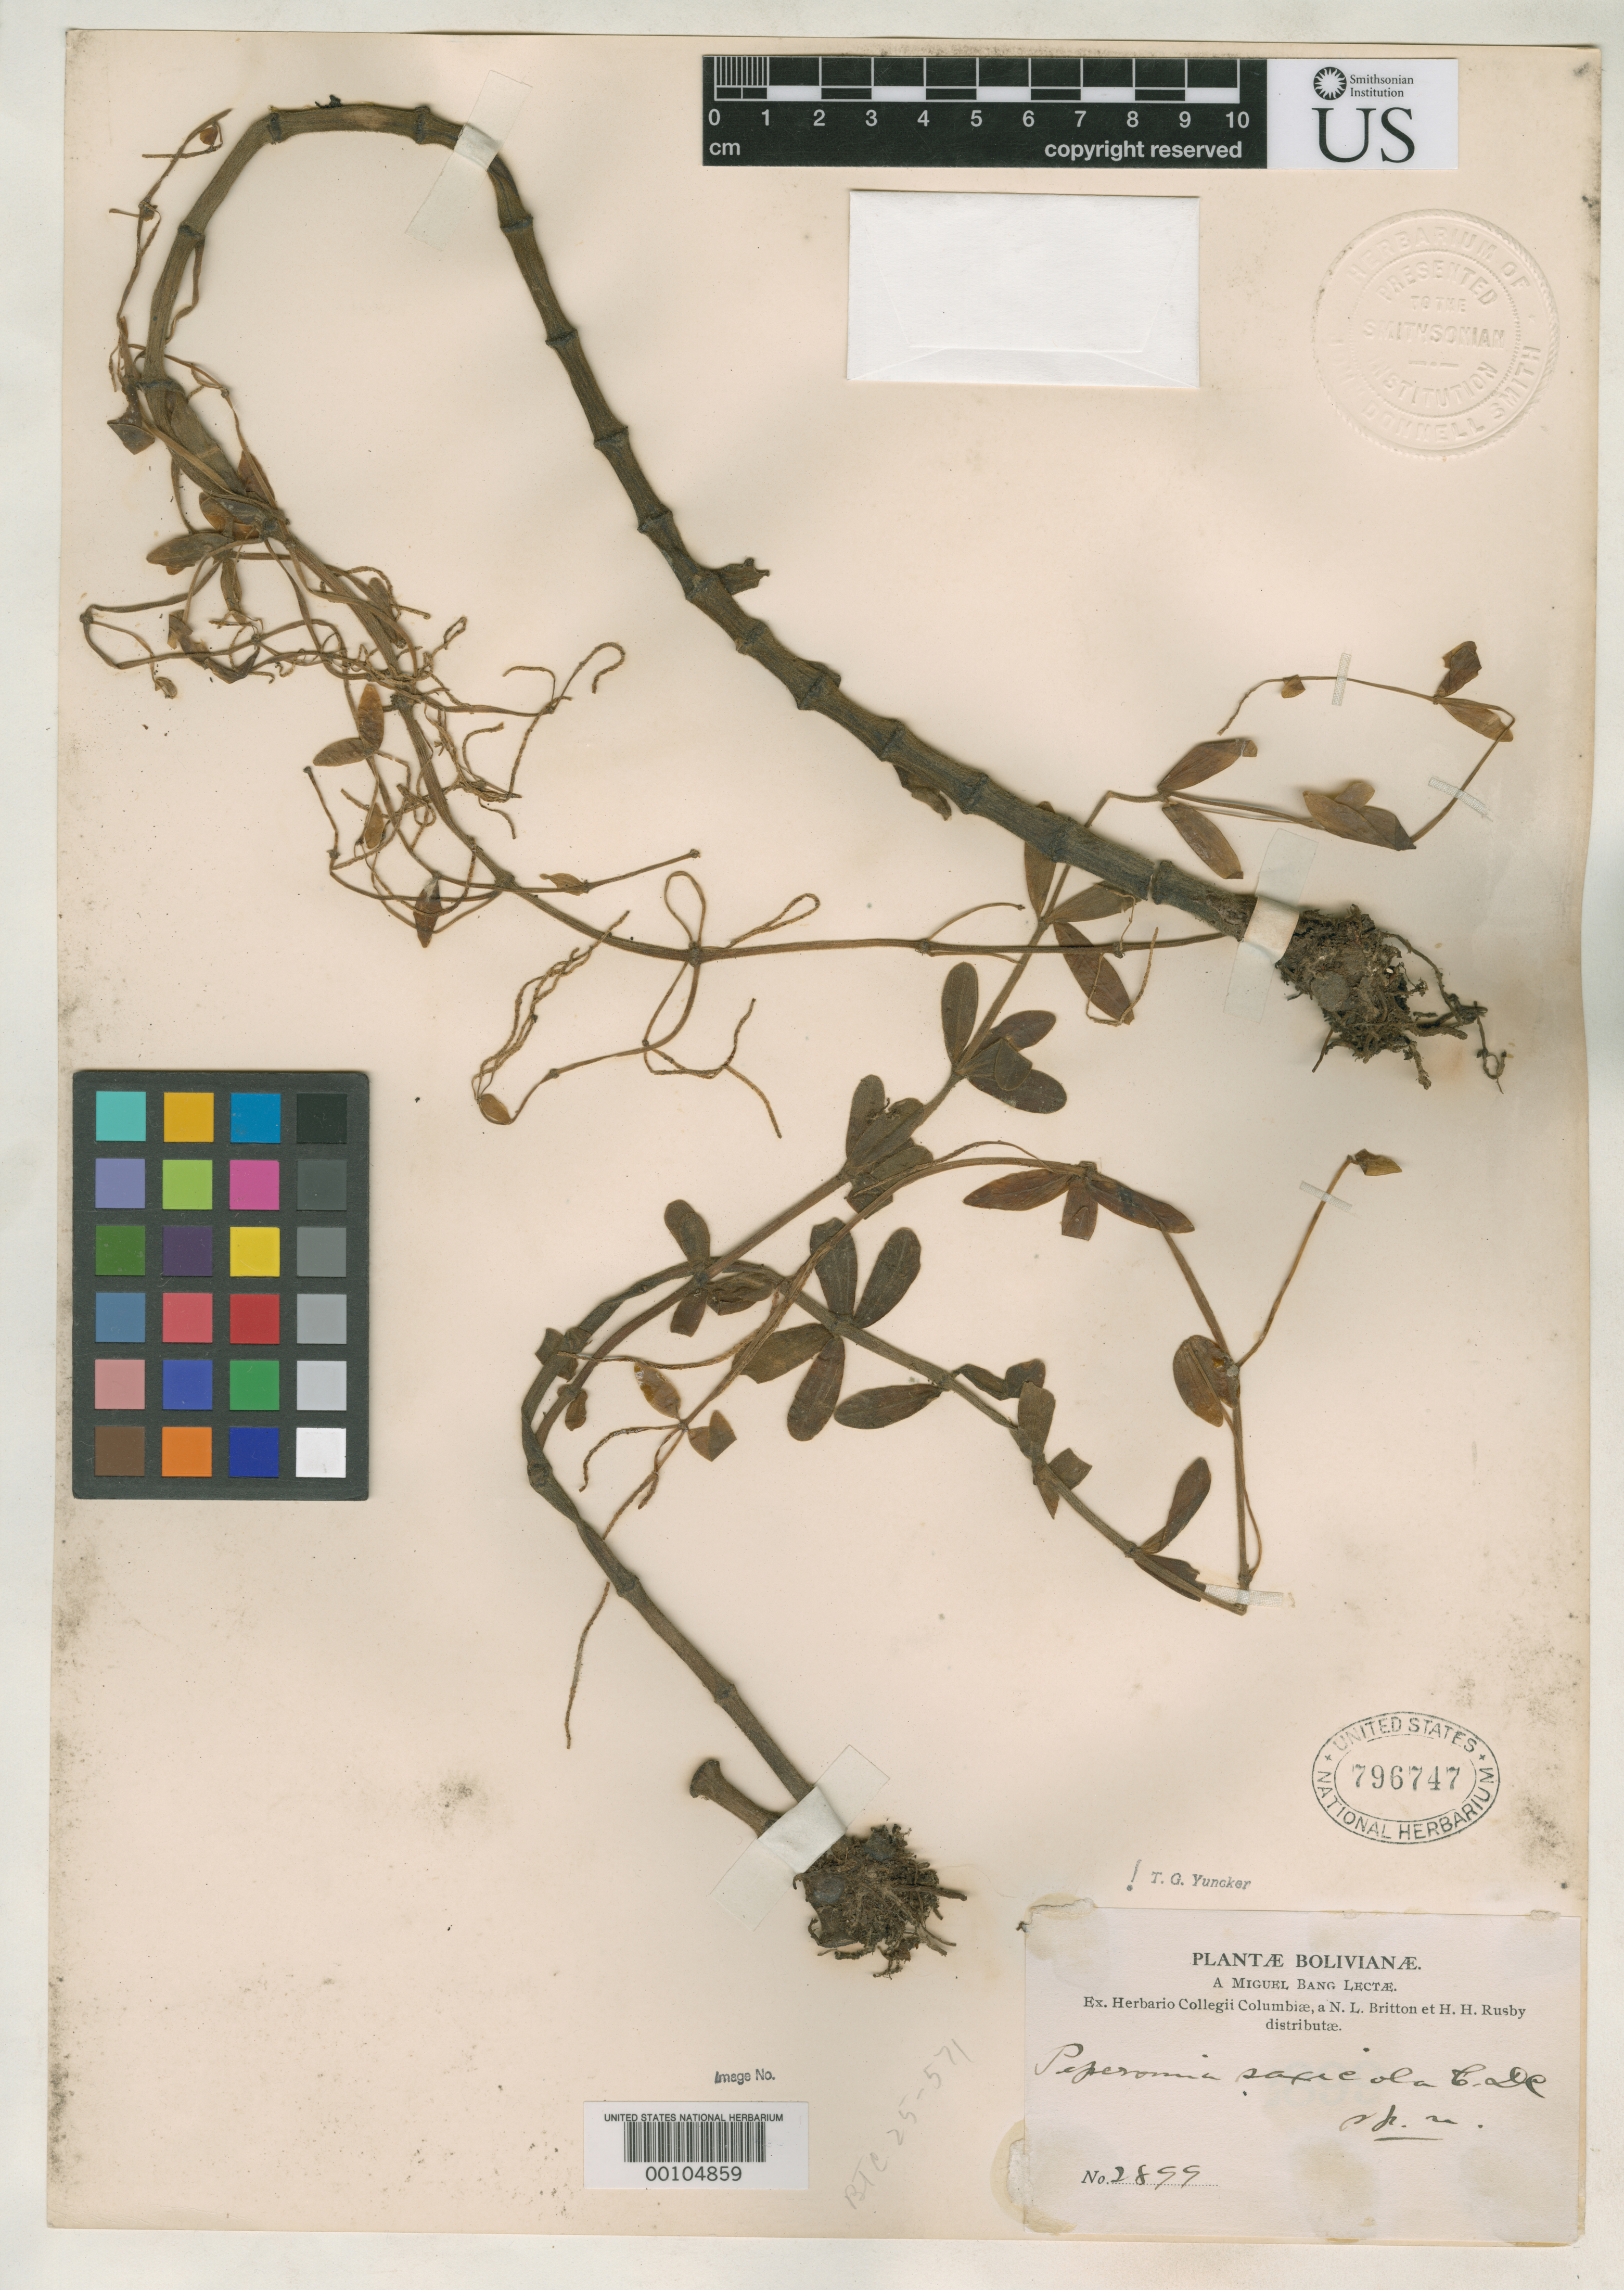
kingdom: Plantae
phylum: Tracheophyta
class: Magnoliopsida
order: Piperales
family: Piperaceae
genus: Peperomia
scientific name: Peperomia saxicola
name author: C. DC.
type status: Possible Type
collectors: M. Bang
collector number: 2899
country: Bolivia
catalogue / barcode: US 796747